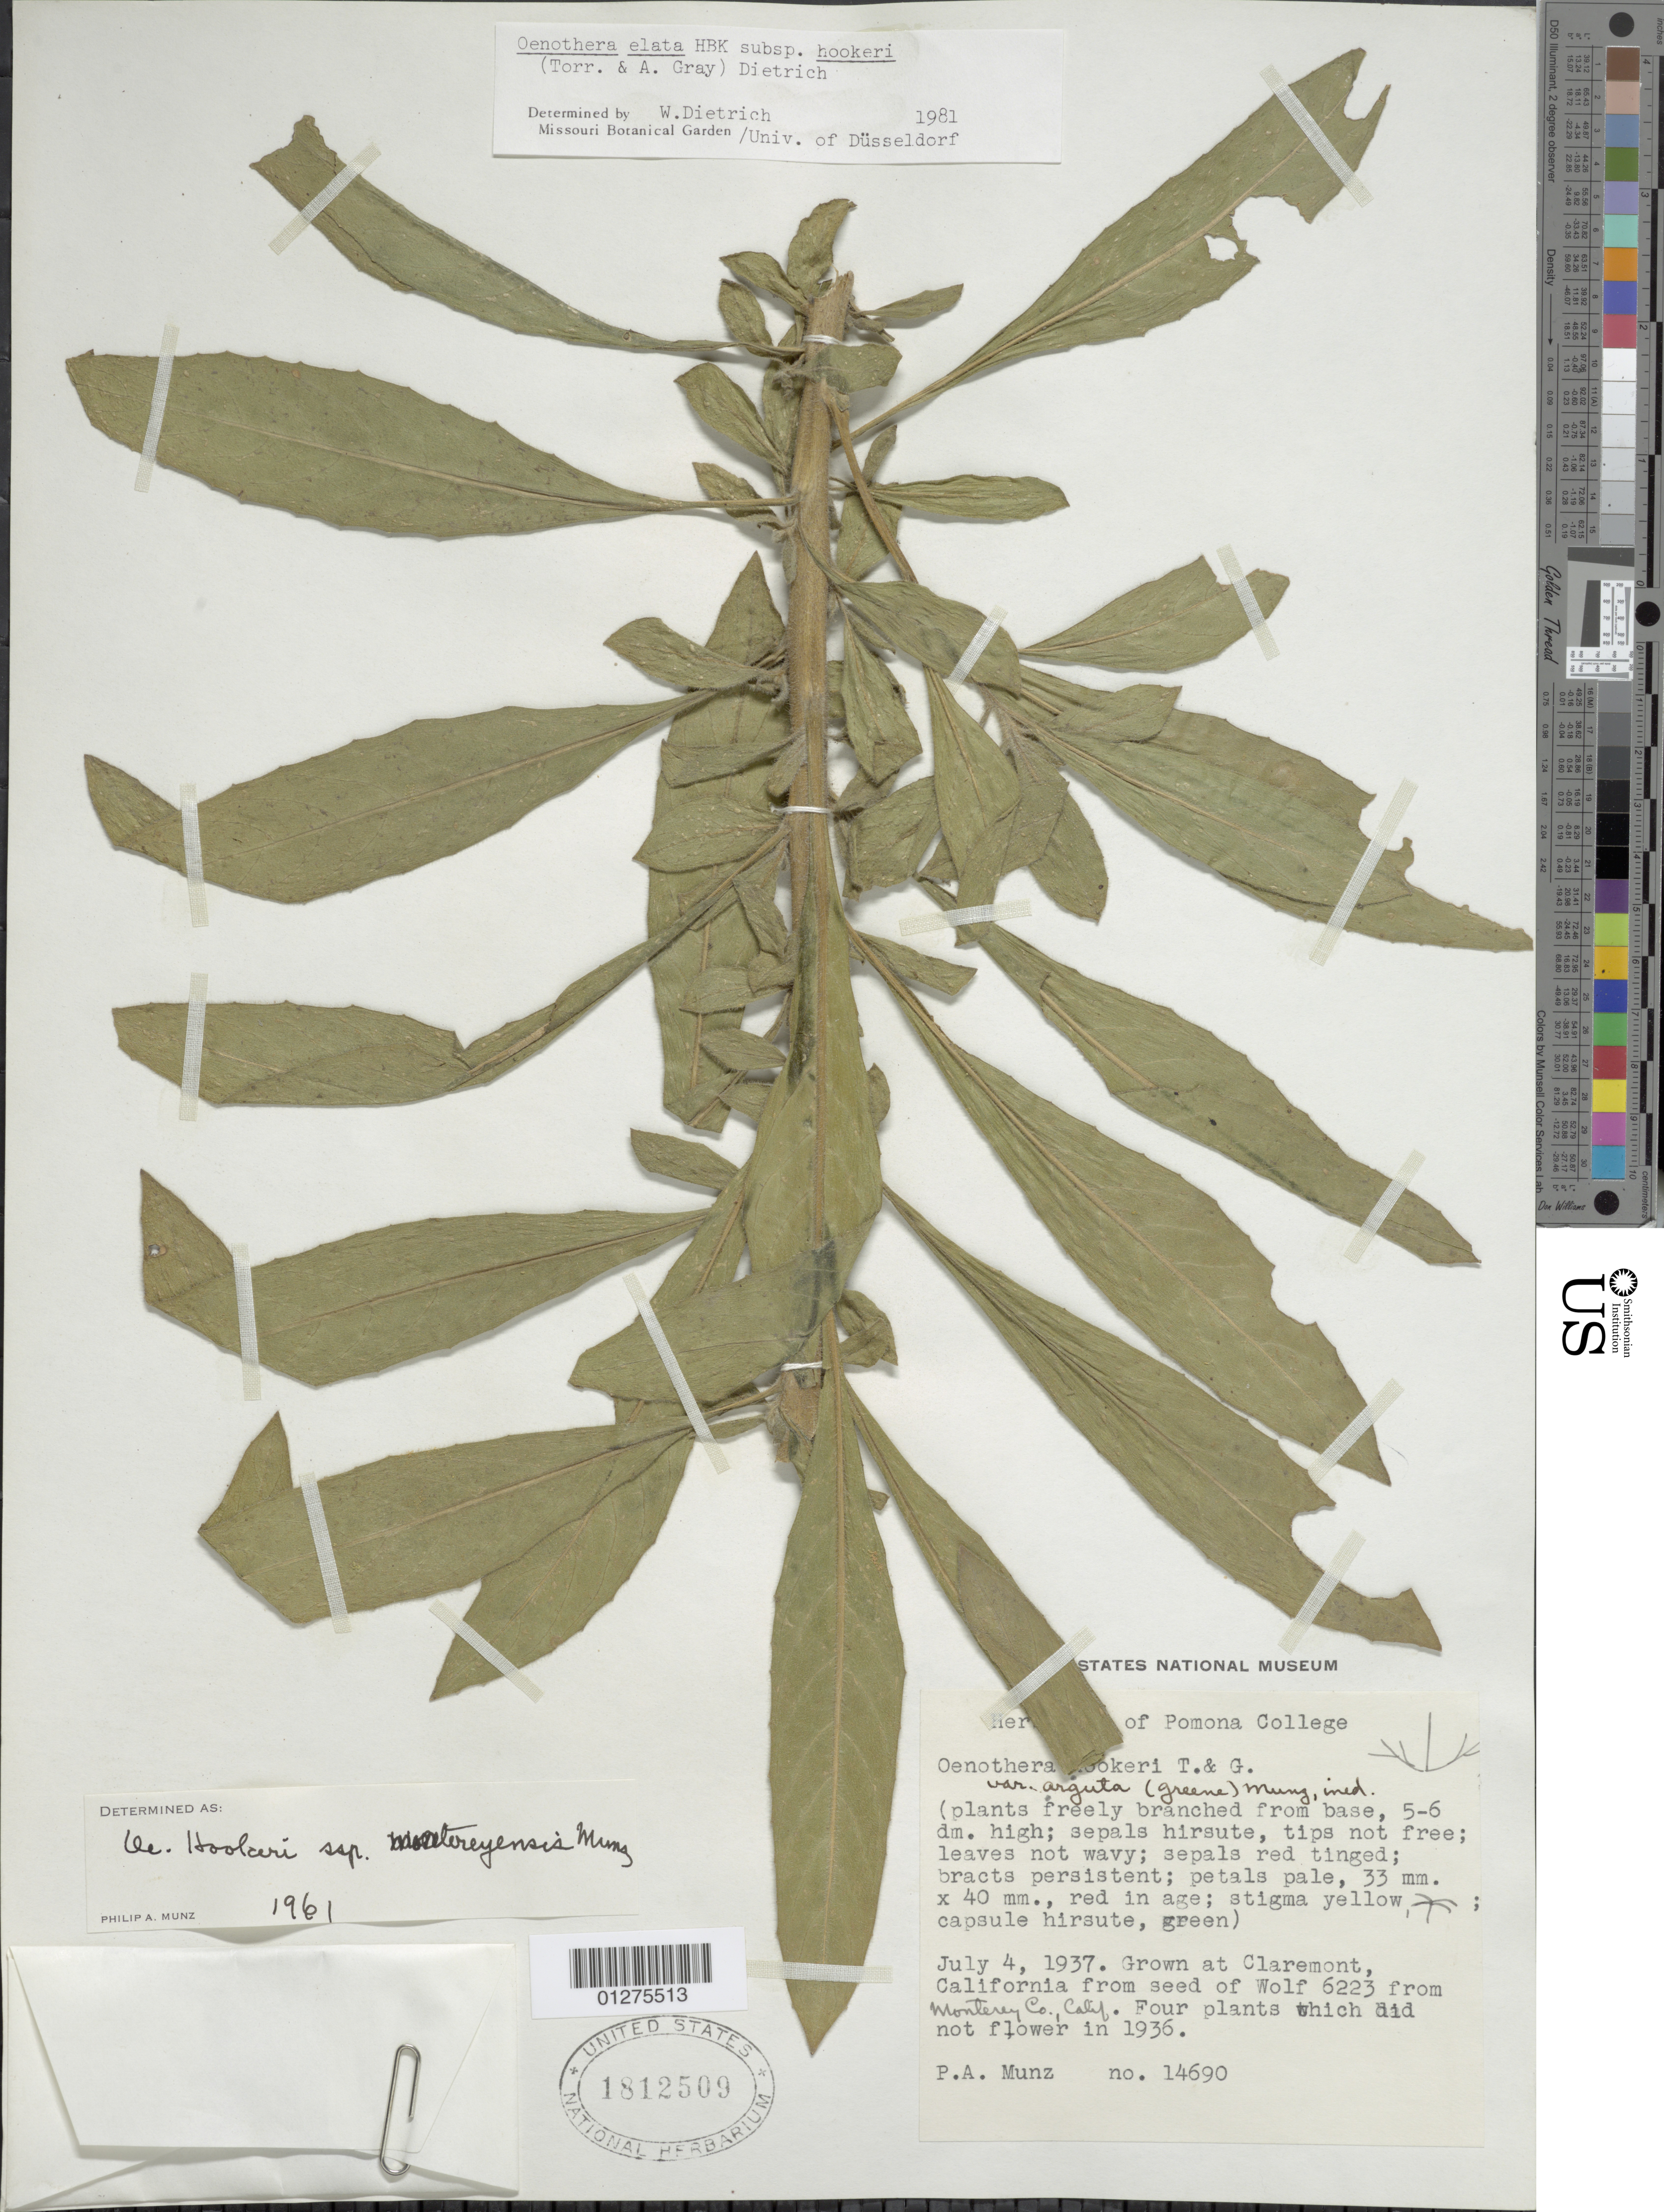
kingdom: Plantae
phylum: Tracheophyta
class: Magnoliopsida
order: Myrtales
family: Onagraceae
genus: Oenothera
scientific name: Oenothera elata subsp. hookeri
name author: (Torr. & A. Gray) W. Dietr. & W.L. Wagner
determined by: Dietrich, W.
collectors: P. A. Munz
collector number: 14690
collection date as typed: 04 Jul 1937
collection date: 1937-07-04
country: United States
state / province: California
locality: Claremont, Pomona College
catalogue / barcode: US 1812509